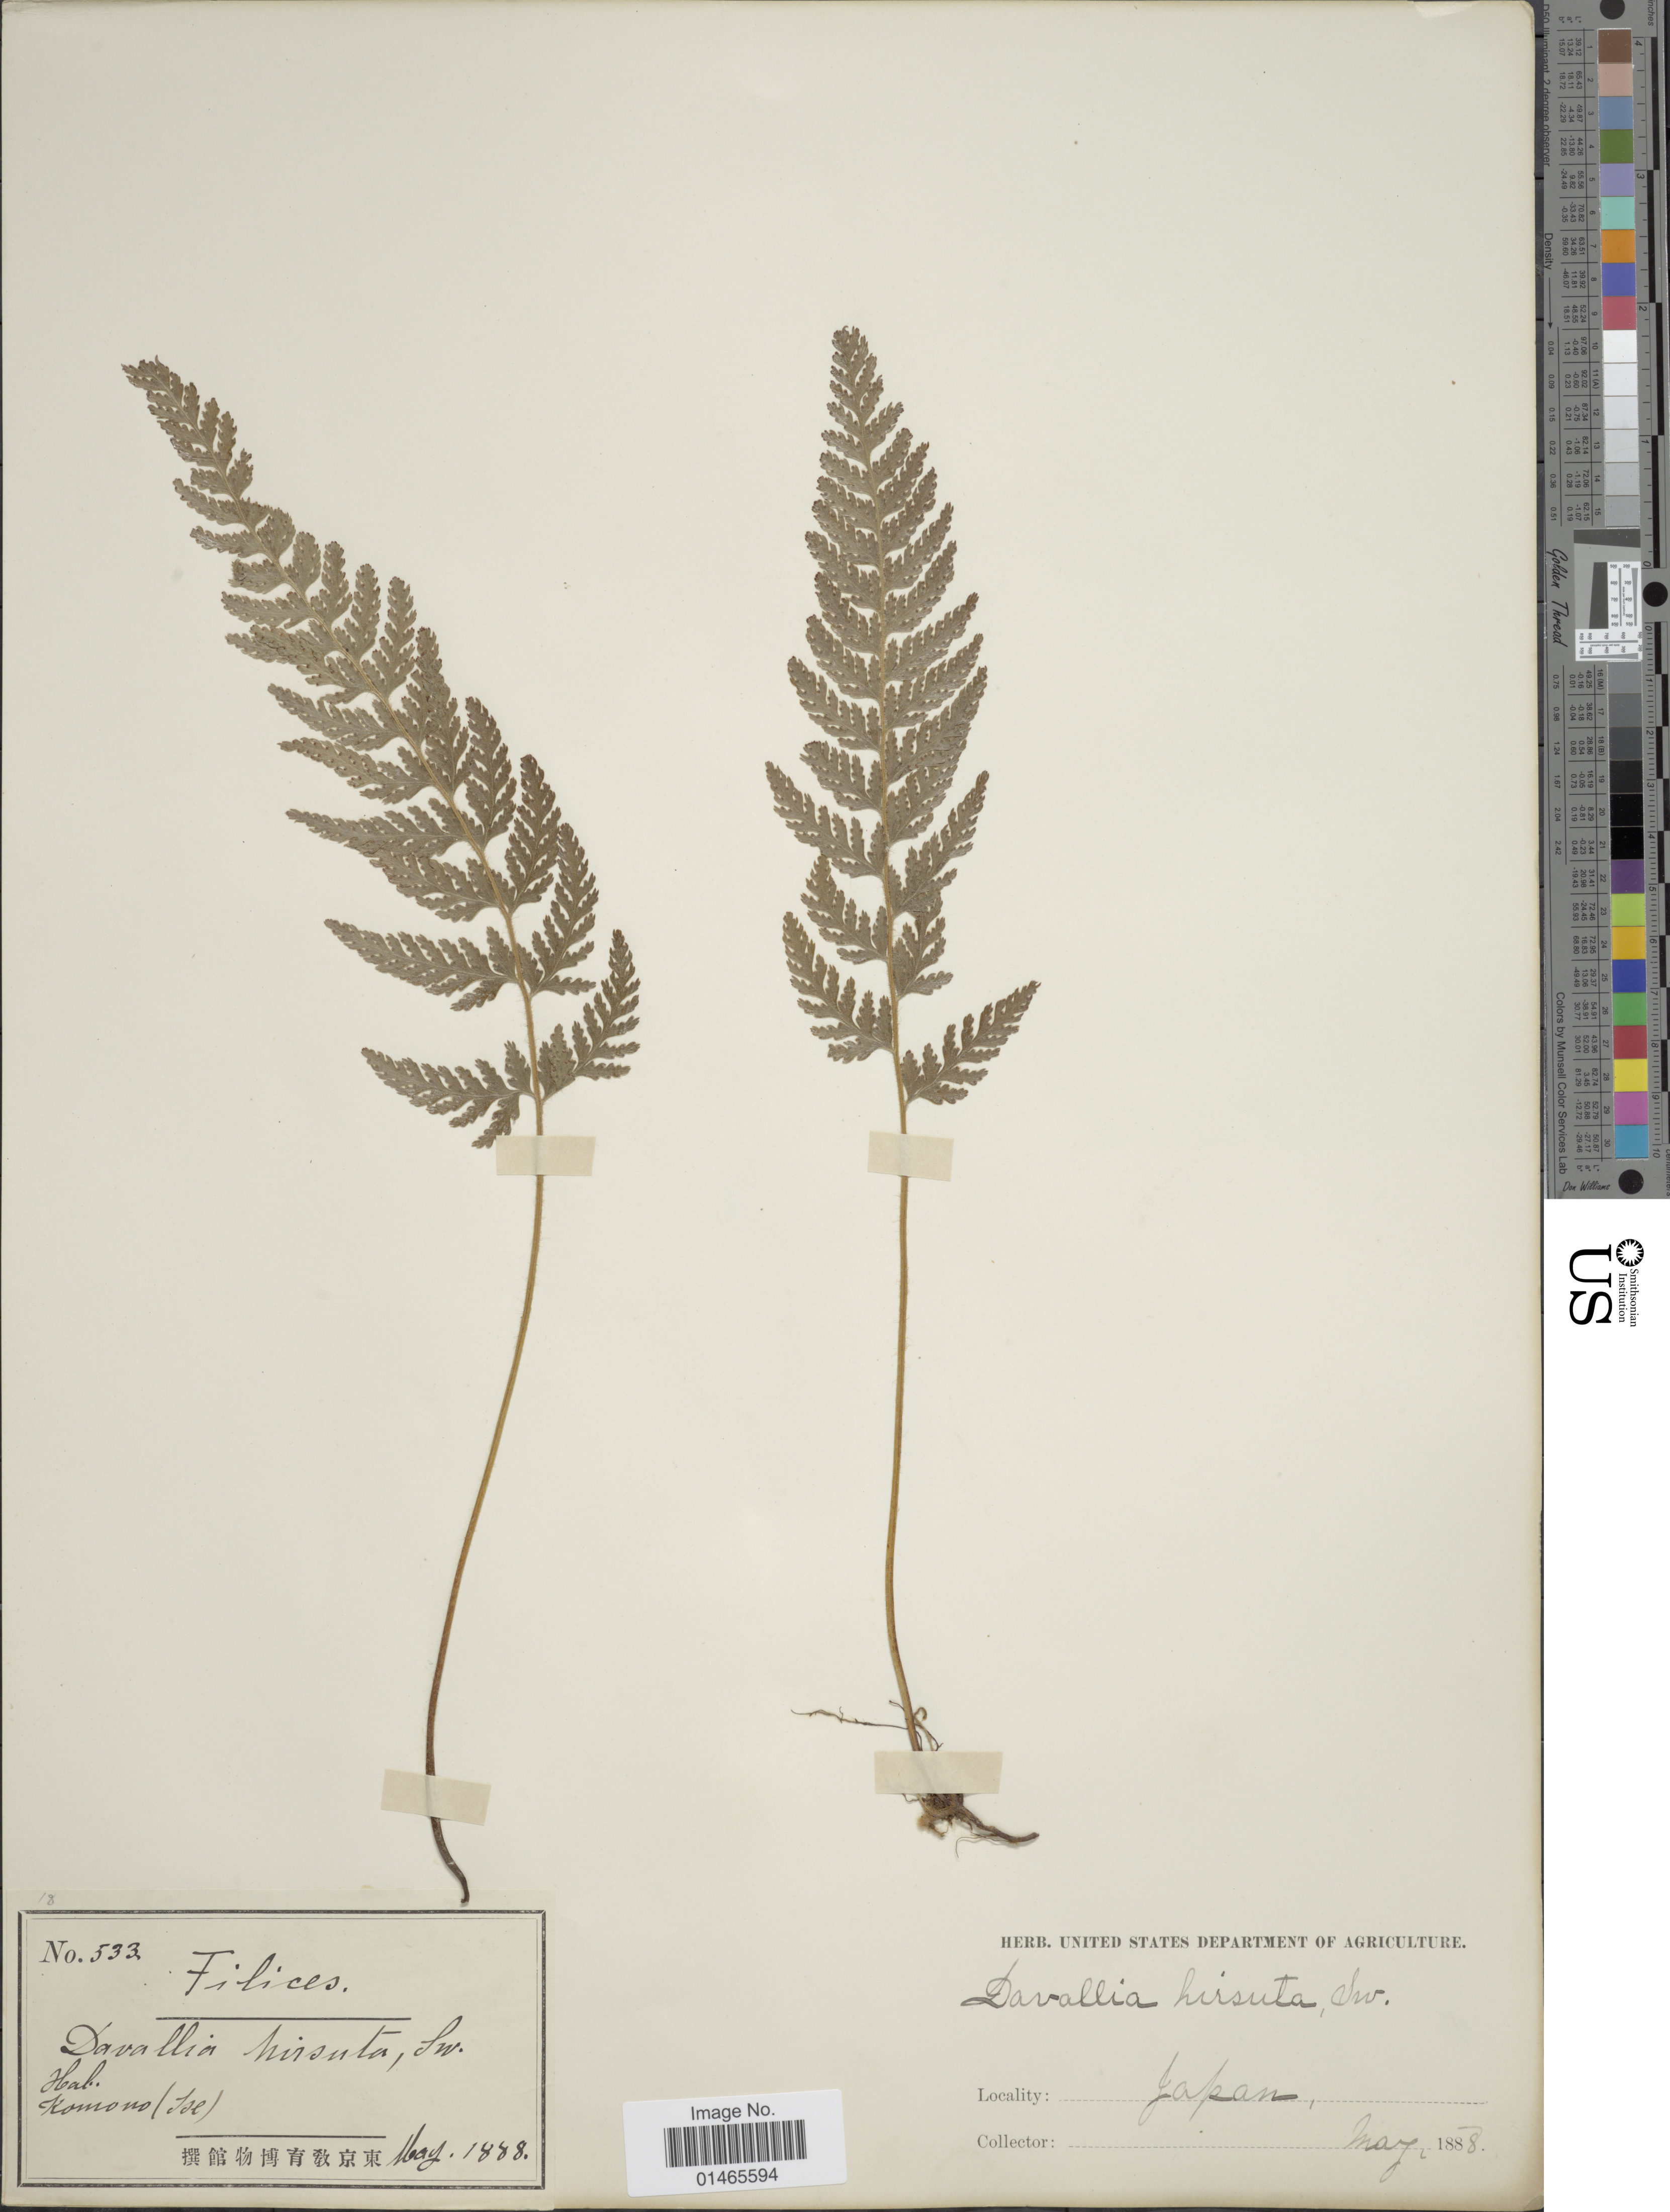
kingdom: Plantae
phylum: Tracheophyta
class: Polypodiopsida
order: Polypodiales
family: Dennstaedtiaceae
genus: Microlepia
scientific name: Microlepia pilosella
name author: (Hook.) T. Moore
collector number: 533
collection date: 1888-05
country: Japan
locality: Komono(Ise), Japan